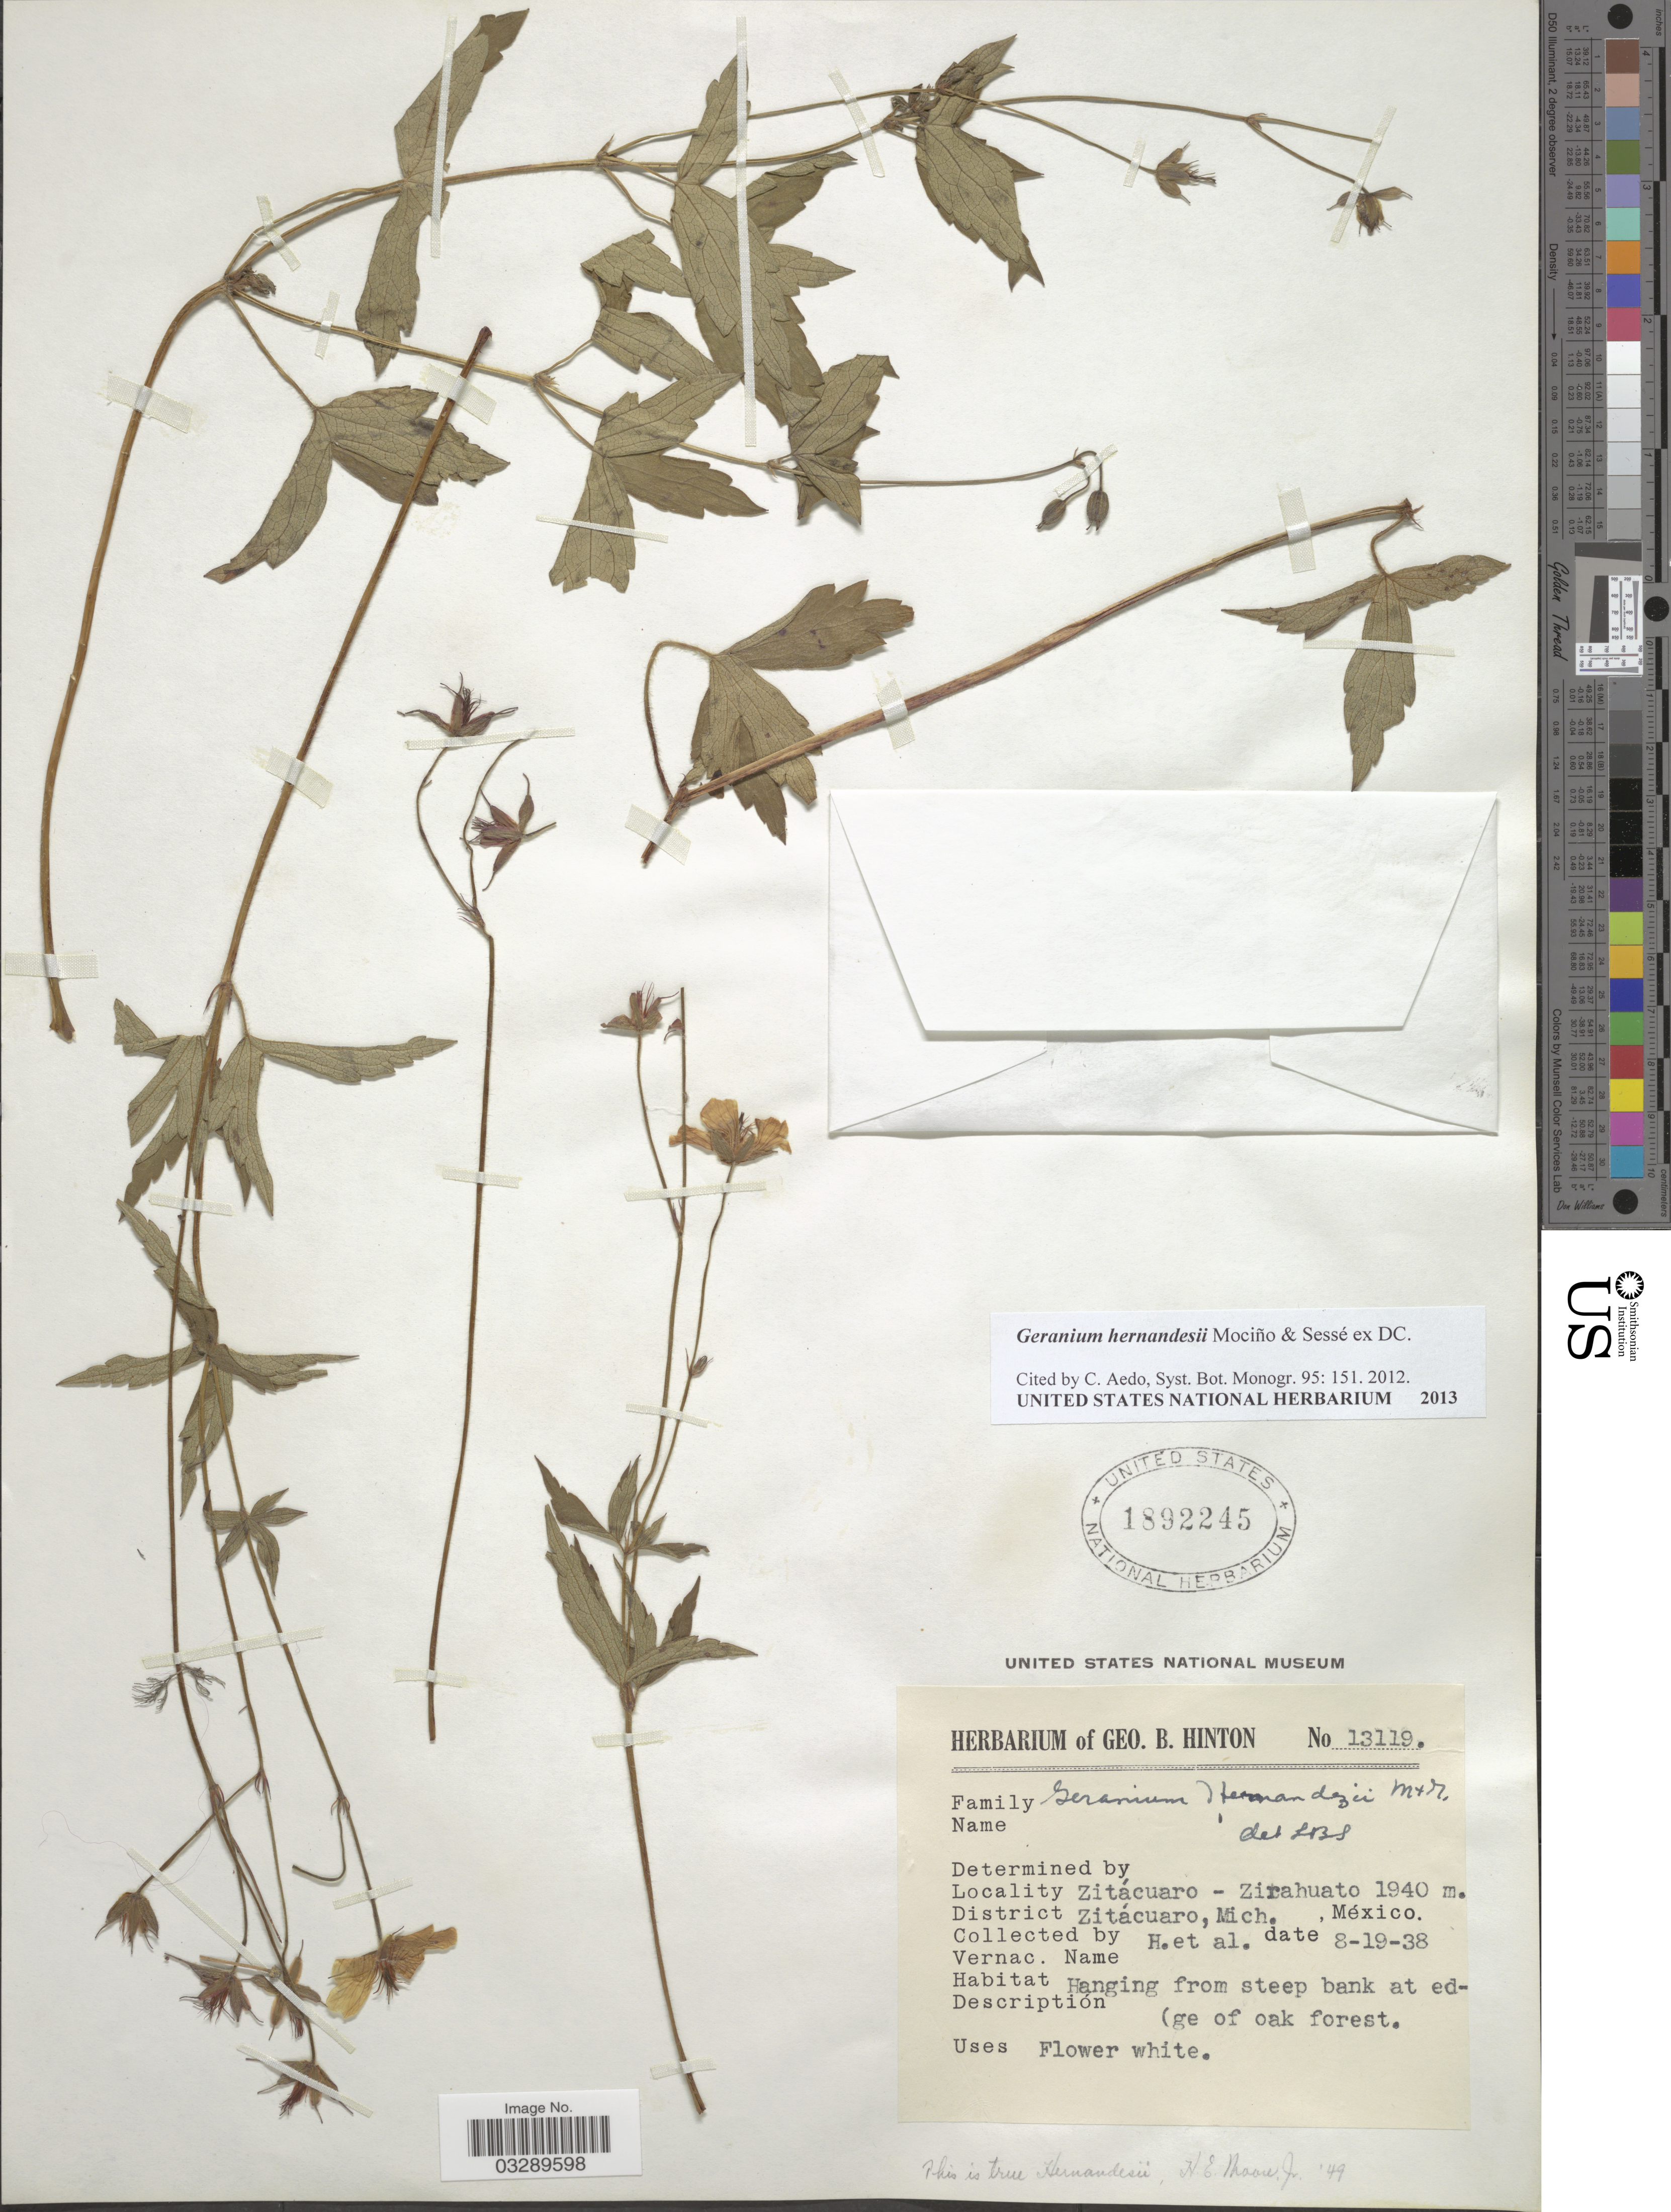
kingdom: Plantae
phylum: Tracheophyta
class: Magnoliopsida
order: Geraniales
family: Geraniaceae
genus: Geranium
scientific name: Geranium hernandesii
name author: DC.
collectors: G. B. Hinton & et al.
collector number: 13119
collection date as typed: Transcribed d/m/y: 19/8/38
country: Mexico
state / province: Michoacán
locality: Zitácuaro-Zirahuato, District Zitácuaro.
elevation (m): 1940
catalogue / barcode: US 1892245